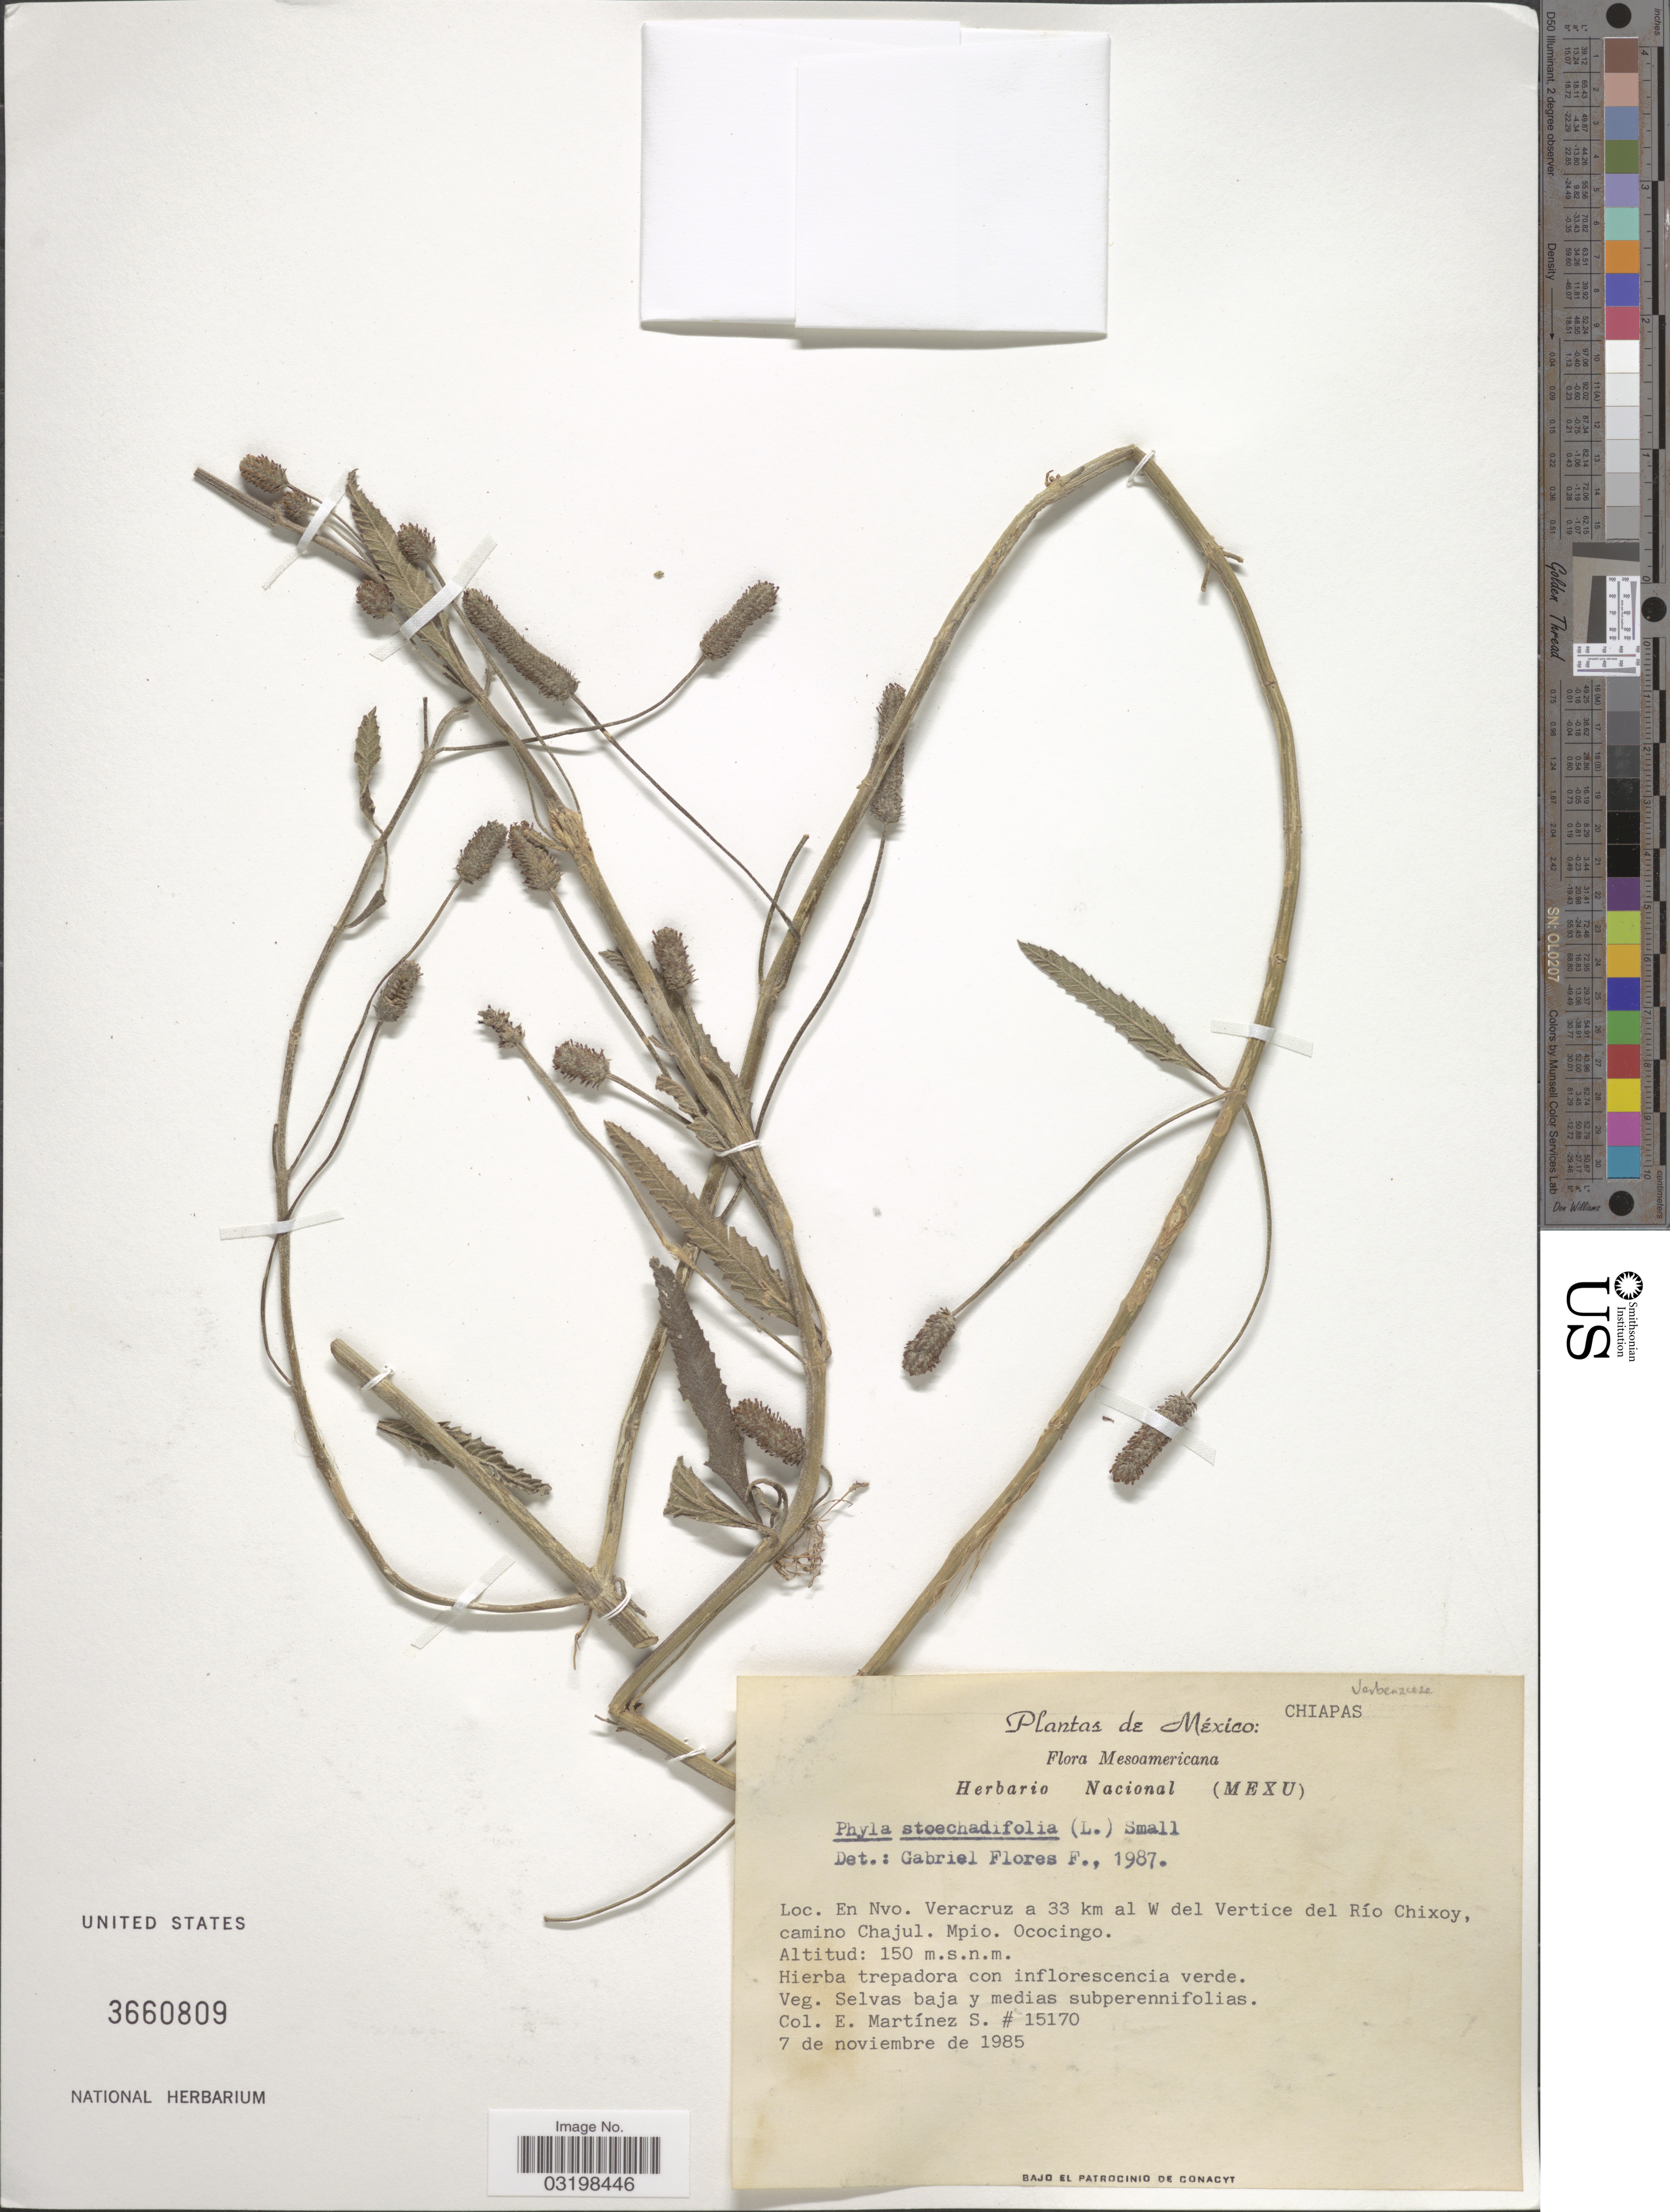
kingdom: Plantae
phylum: Tracheophyta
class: Magnoliopsida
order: Lamiales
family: Verbenaceae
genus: Lippia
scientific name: Lippia stoechadifolia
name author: (L.) Kunth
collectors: E. M. Martínez S.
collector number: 15170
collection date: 1985-11-07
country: Mexico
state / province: Chiapas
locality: En Nvo. Veracruz a 33 km al W del Vertice del Río Chixoy, camino Chajul. Mpio. Ococingo.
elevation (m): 150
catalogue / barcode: US 3660809